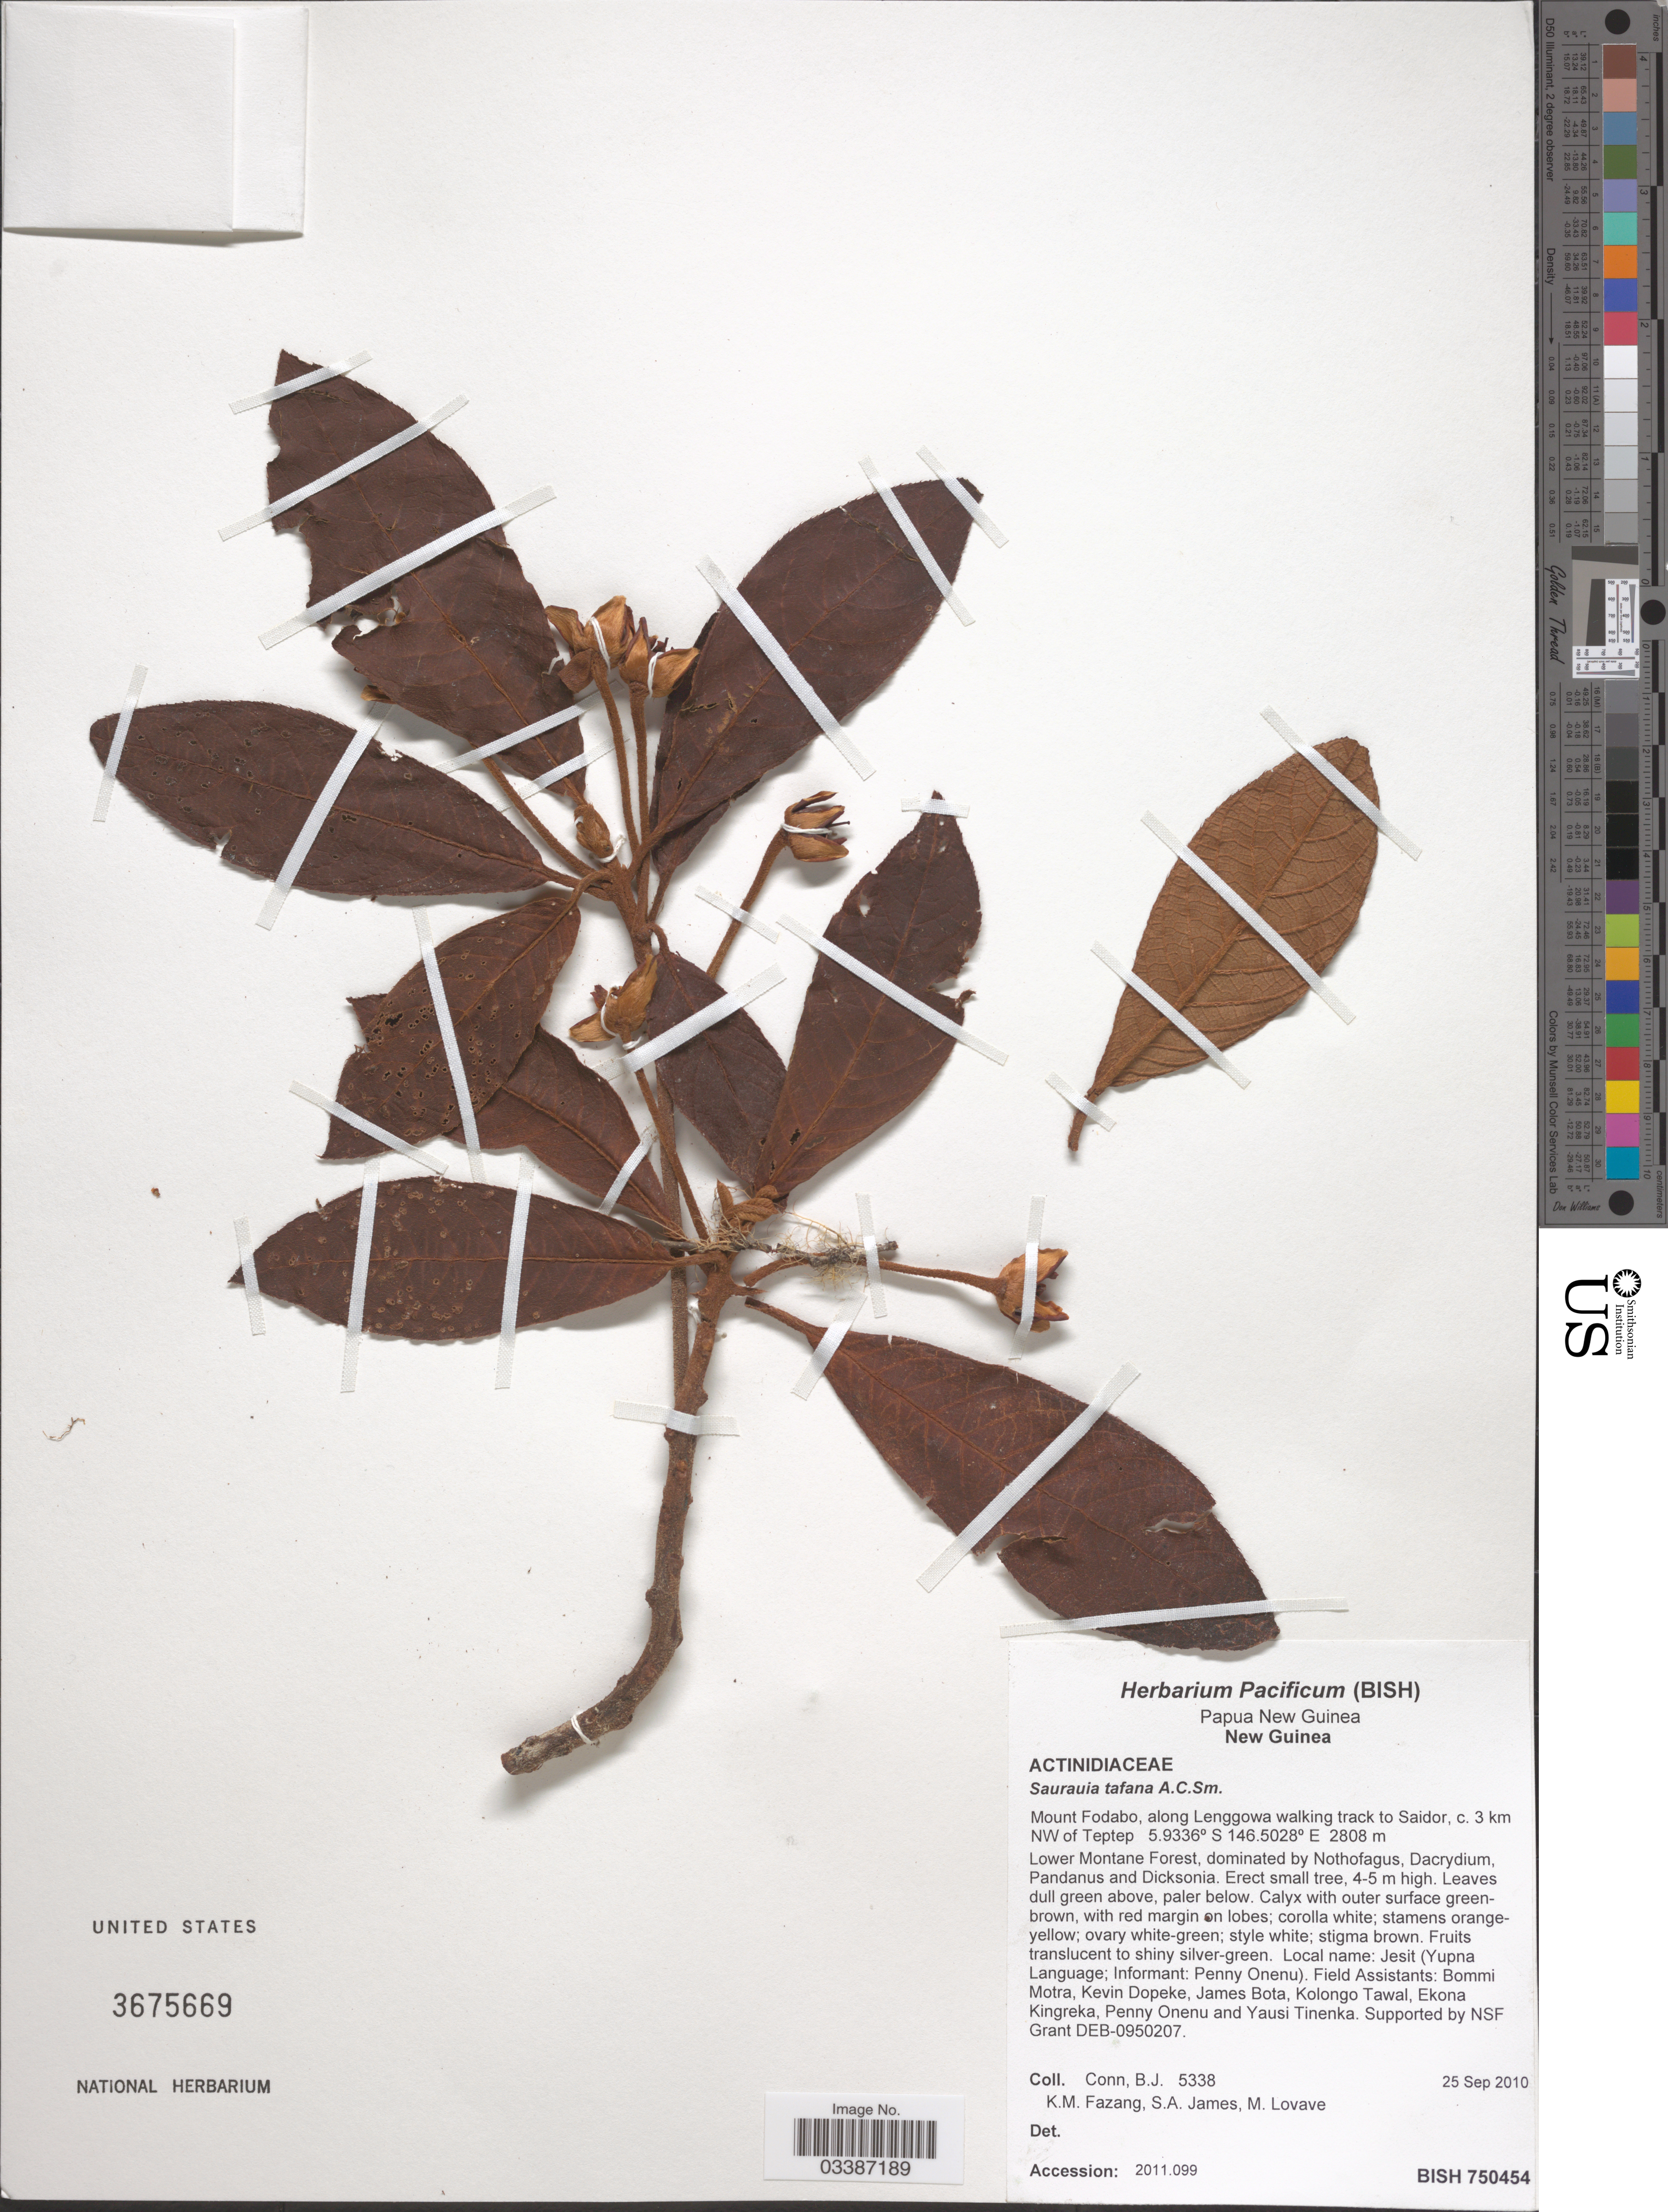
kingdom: Plantae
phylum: Tracheophyta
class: Magnoliopsida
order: Ericales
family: Actinidiaceae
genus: Saurauia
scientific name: Saurauia tafana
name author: A.C. Sm.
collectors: B. Conn, K. Fazang, S. James & M. Lovave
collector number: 5338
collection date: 2010-09-25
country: Papua New Guinea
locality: New Guinea. Mount Fodabo, along Lenggowa walking track to Saidor, c. 3 km NW of Teptep.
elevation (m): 2808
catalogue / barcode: US 3675669